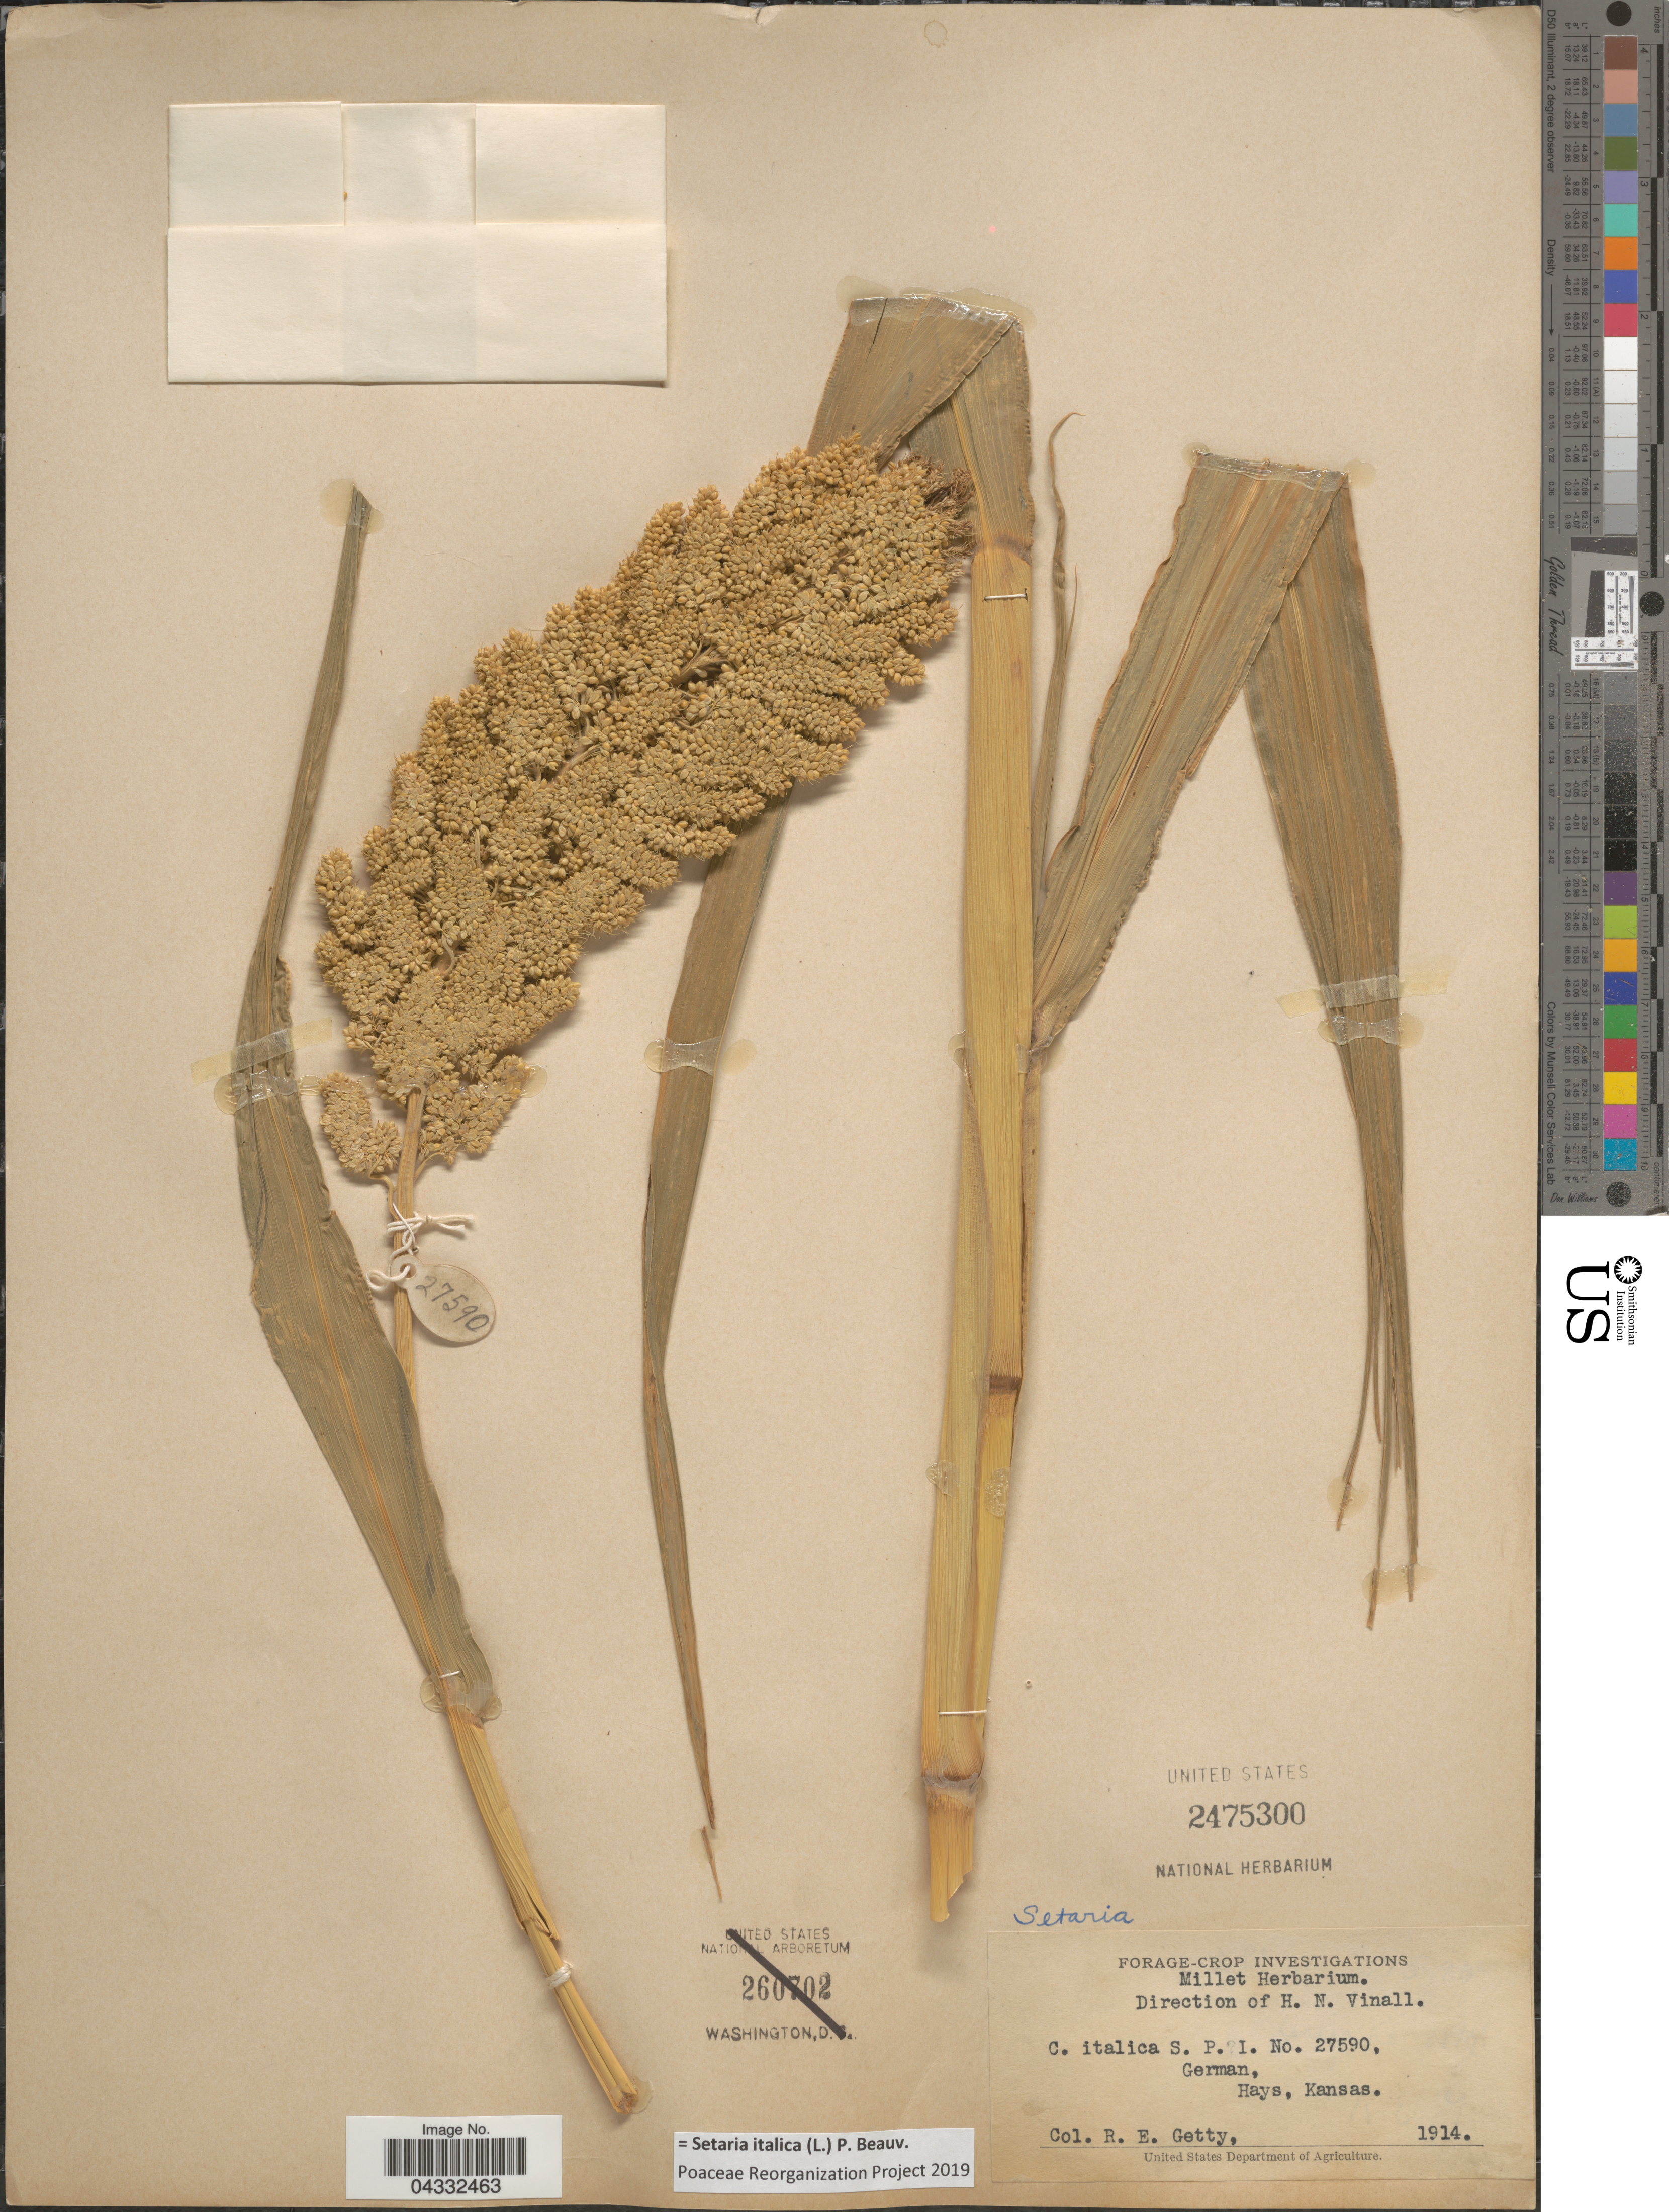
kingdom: Plantae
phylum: Tracheophyta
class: Liliopsida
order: Poales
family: Poaceae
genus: Setaria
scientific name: Setaria italica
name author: (L.) P. Beauv.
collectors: R. Getty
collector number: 27590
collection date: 1914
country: United States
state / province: Kansas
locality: Hays.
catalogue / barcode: US 2475300